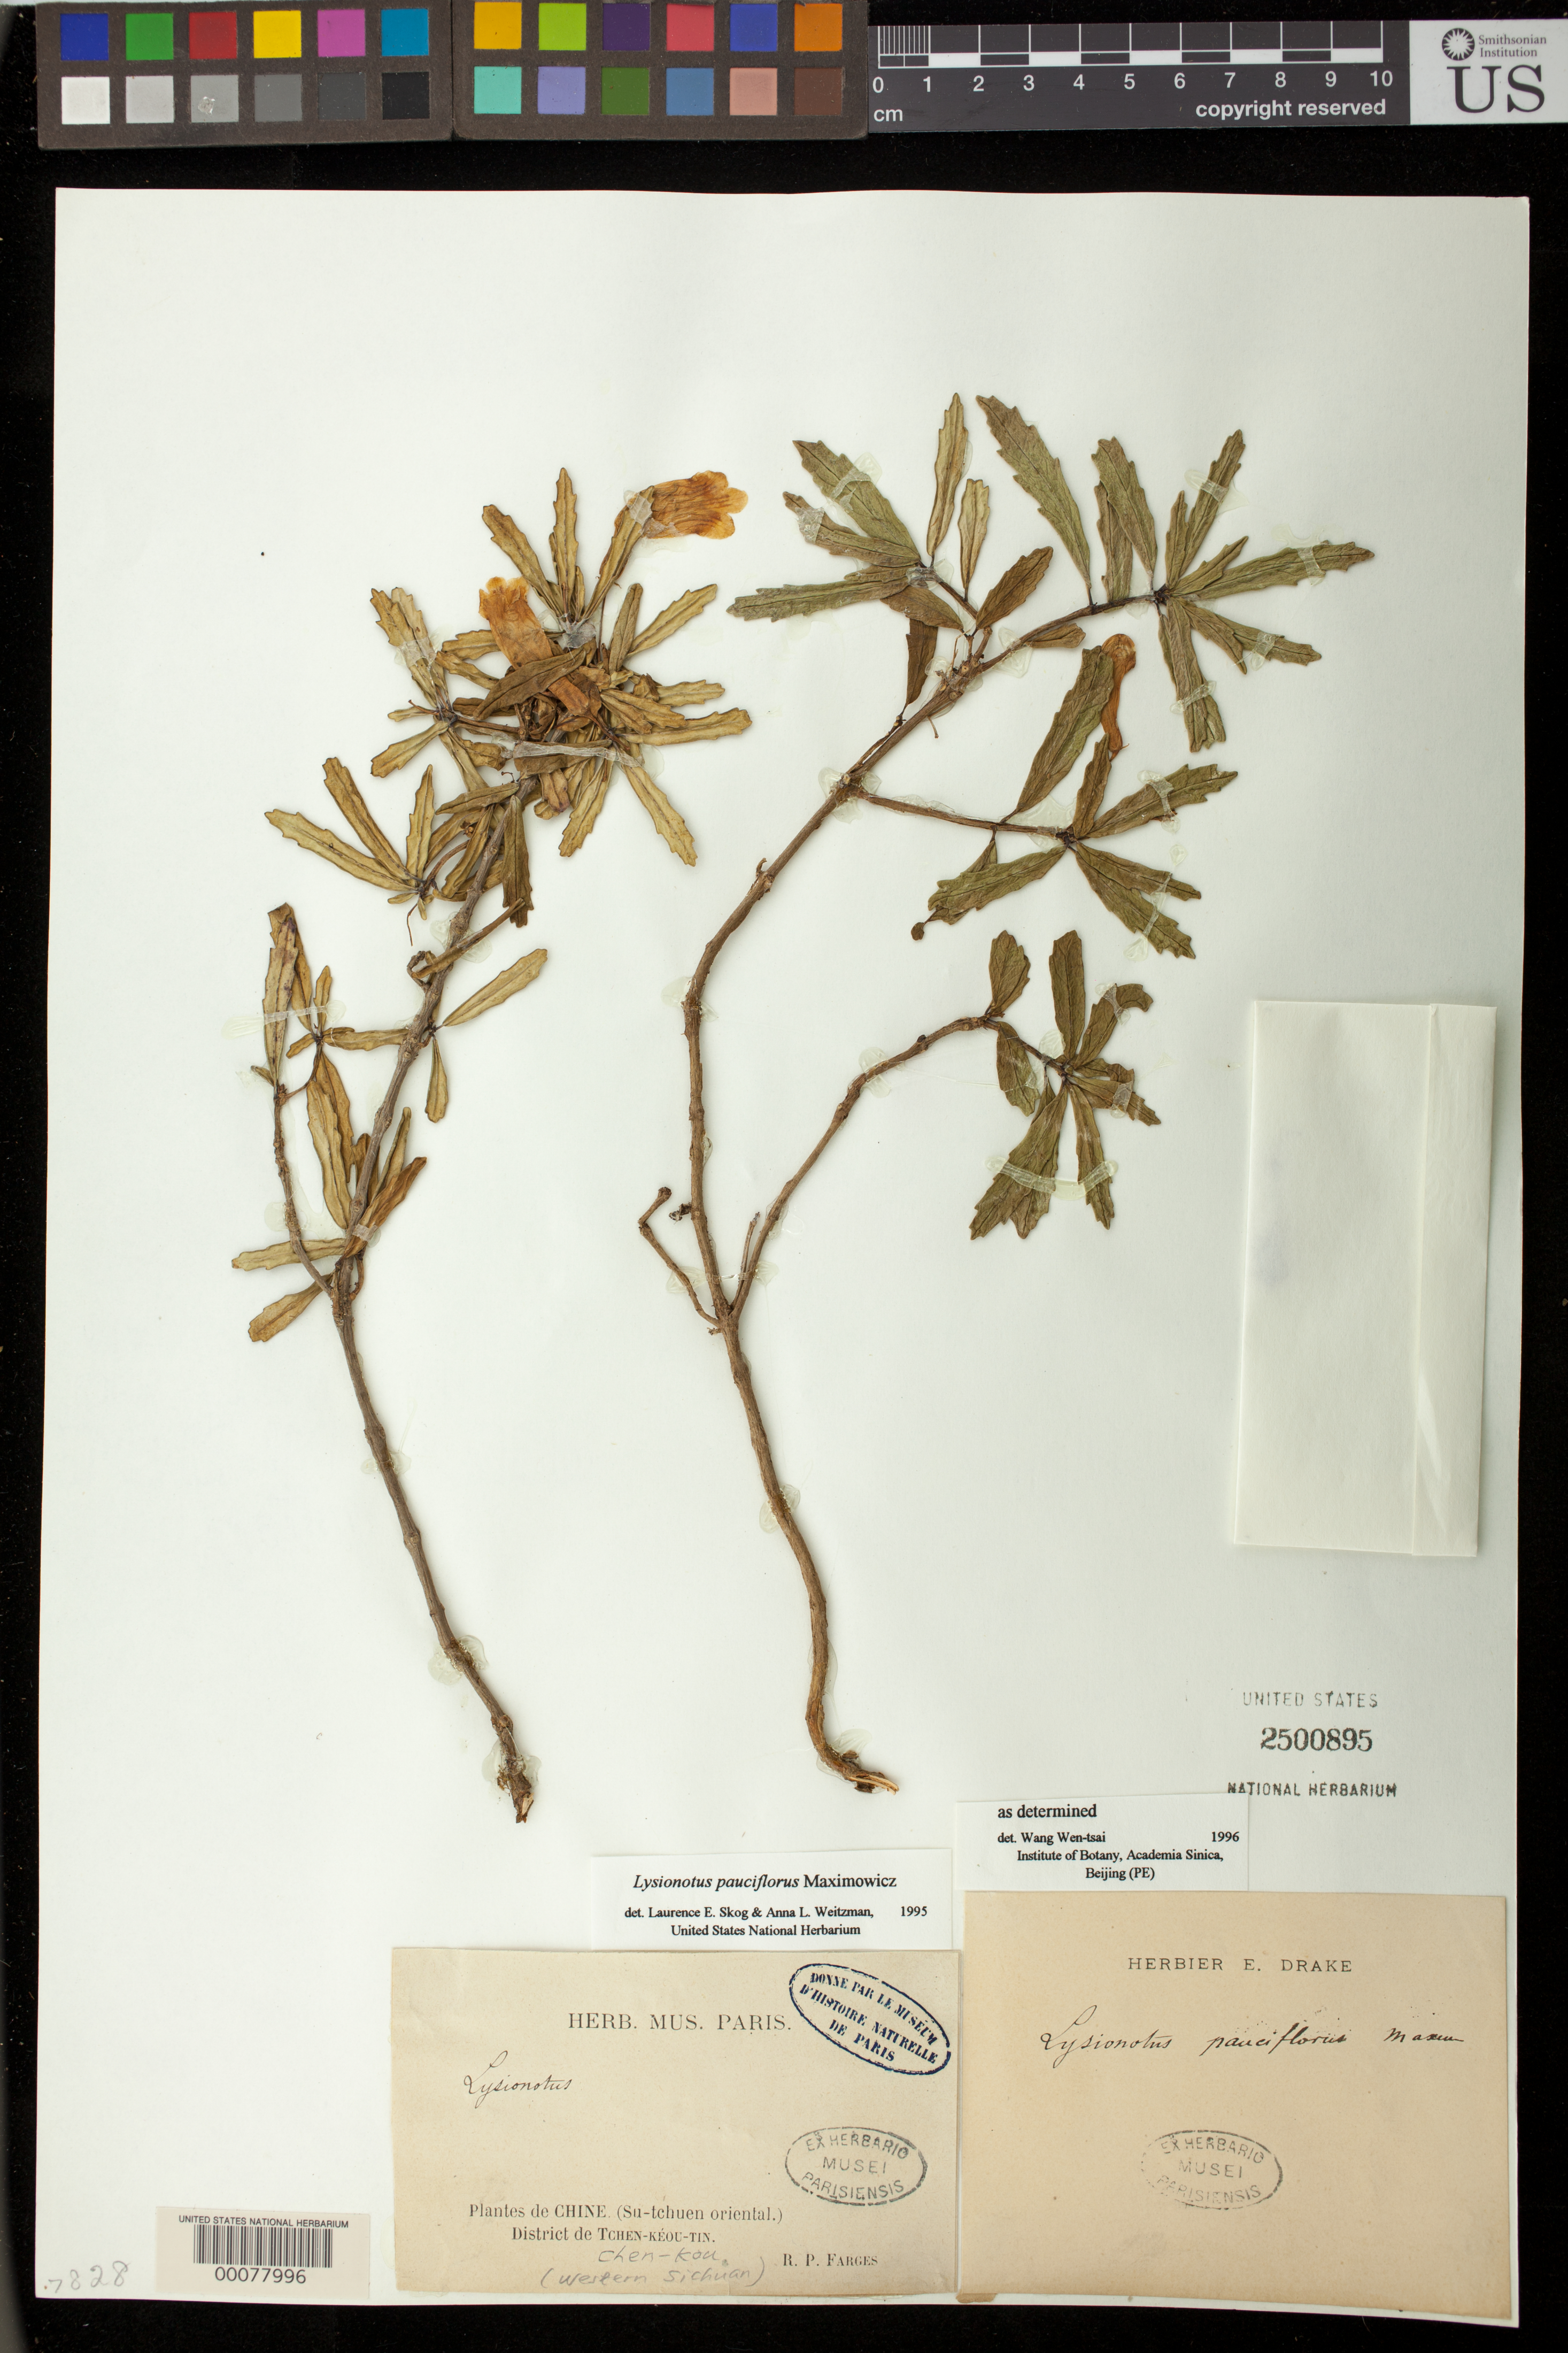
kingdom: Plantae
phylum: Tracheophyta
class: Magnoliopsida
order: Lamiales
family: Gesneriaceae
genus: Lysionotus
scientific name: Lysionotus pauciflorus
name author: Maxim.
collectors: R. Farges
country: China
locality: District of tchen-keou-tin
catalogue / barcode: US 2500895